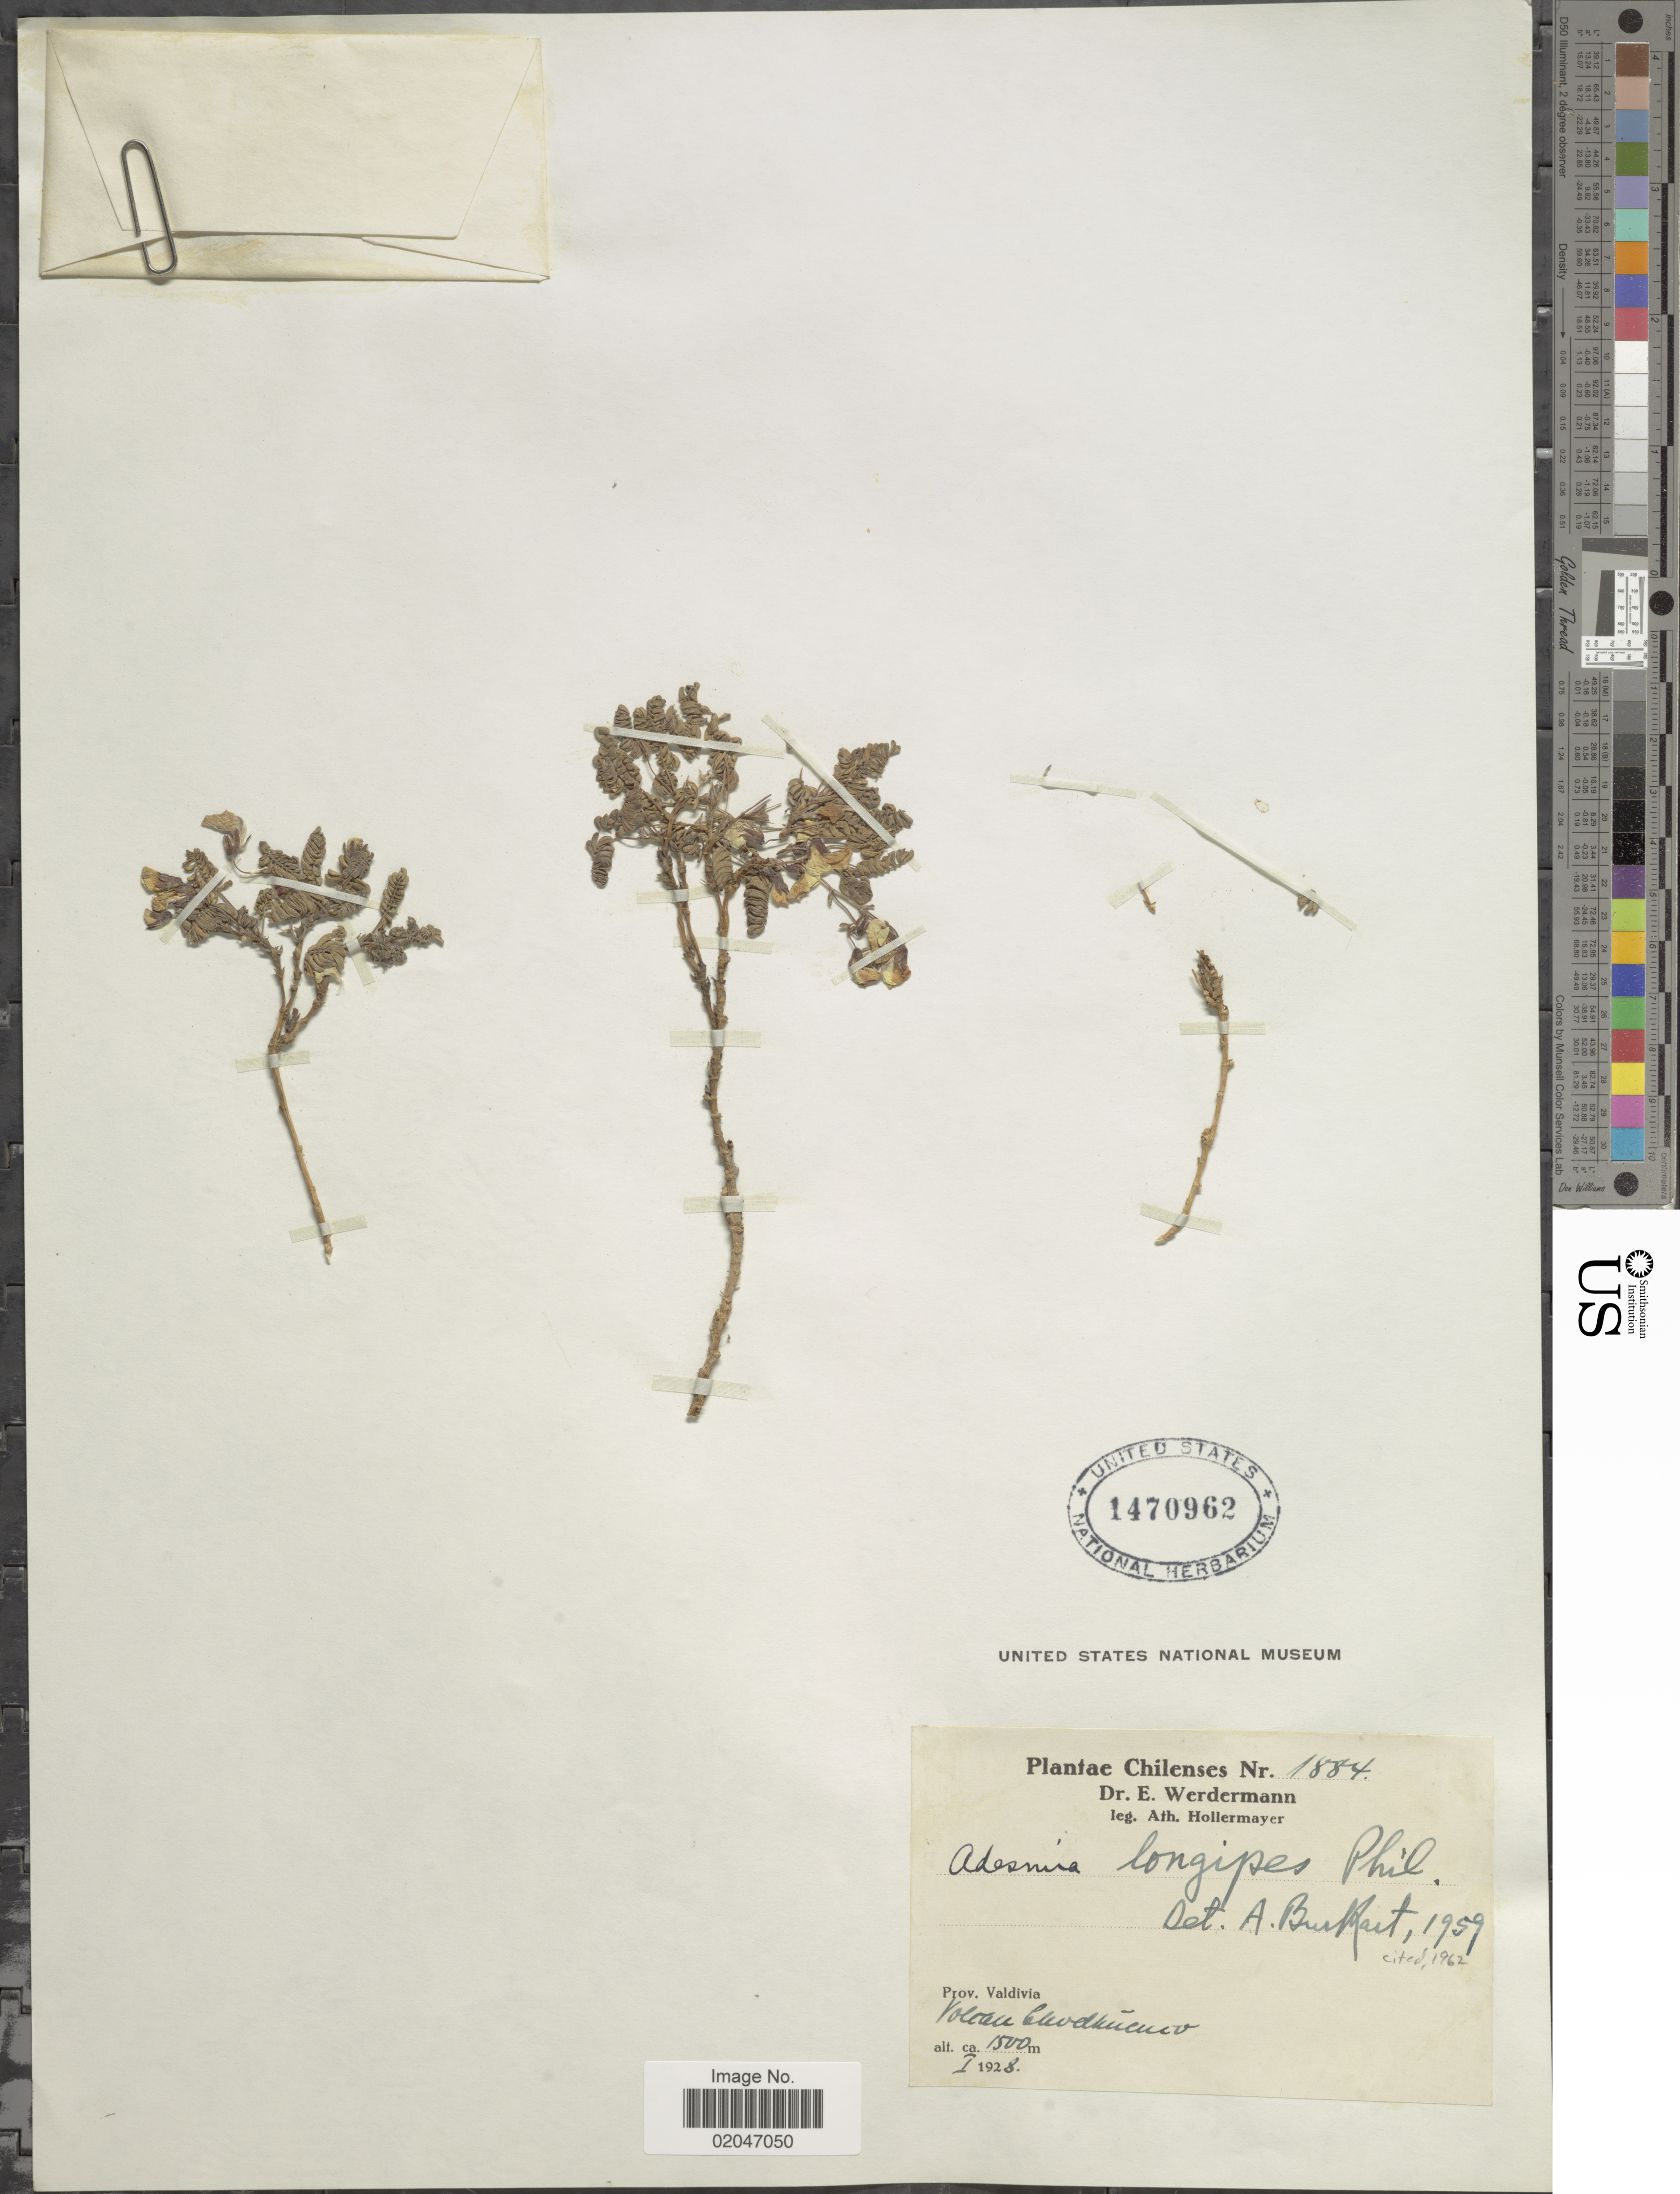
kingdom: Plantae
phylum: Tracheophyta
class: Magnoliopsida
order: Fabales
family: Fabaceae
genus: Adesmia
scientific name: Adesmia longipes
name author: Phil.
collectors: E. Werdermann & A. Hollermayer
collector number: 1884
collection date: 1928-01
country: Chile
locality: Chilenses, Prov. Valdivia, Volcan Choshuenco.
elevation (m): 1500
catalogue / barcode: US 1470962